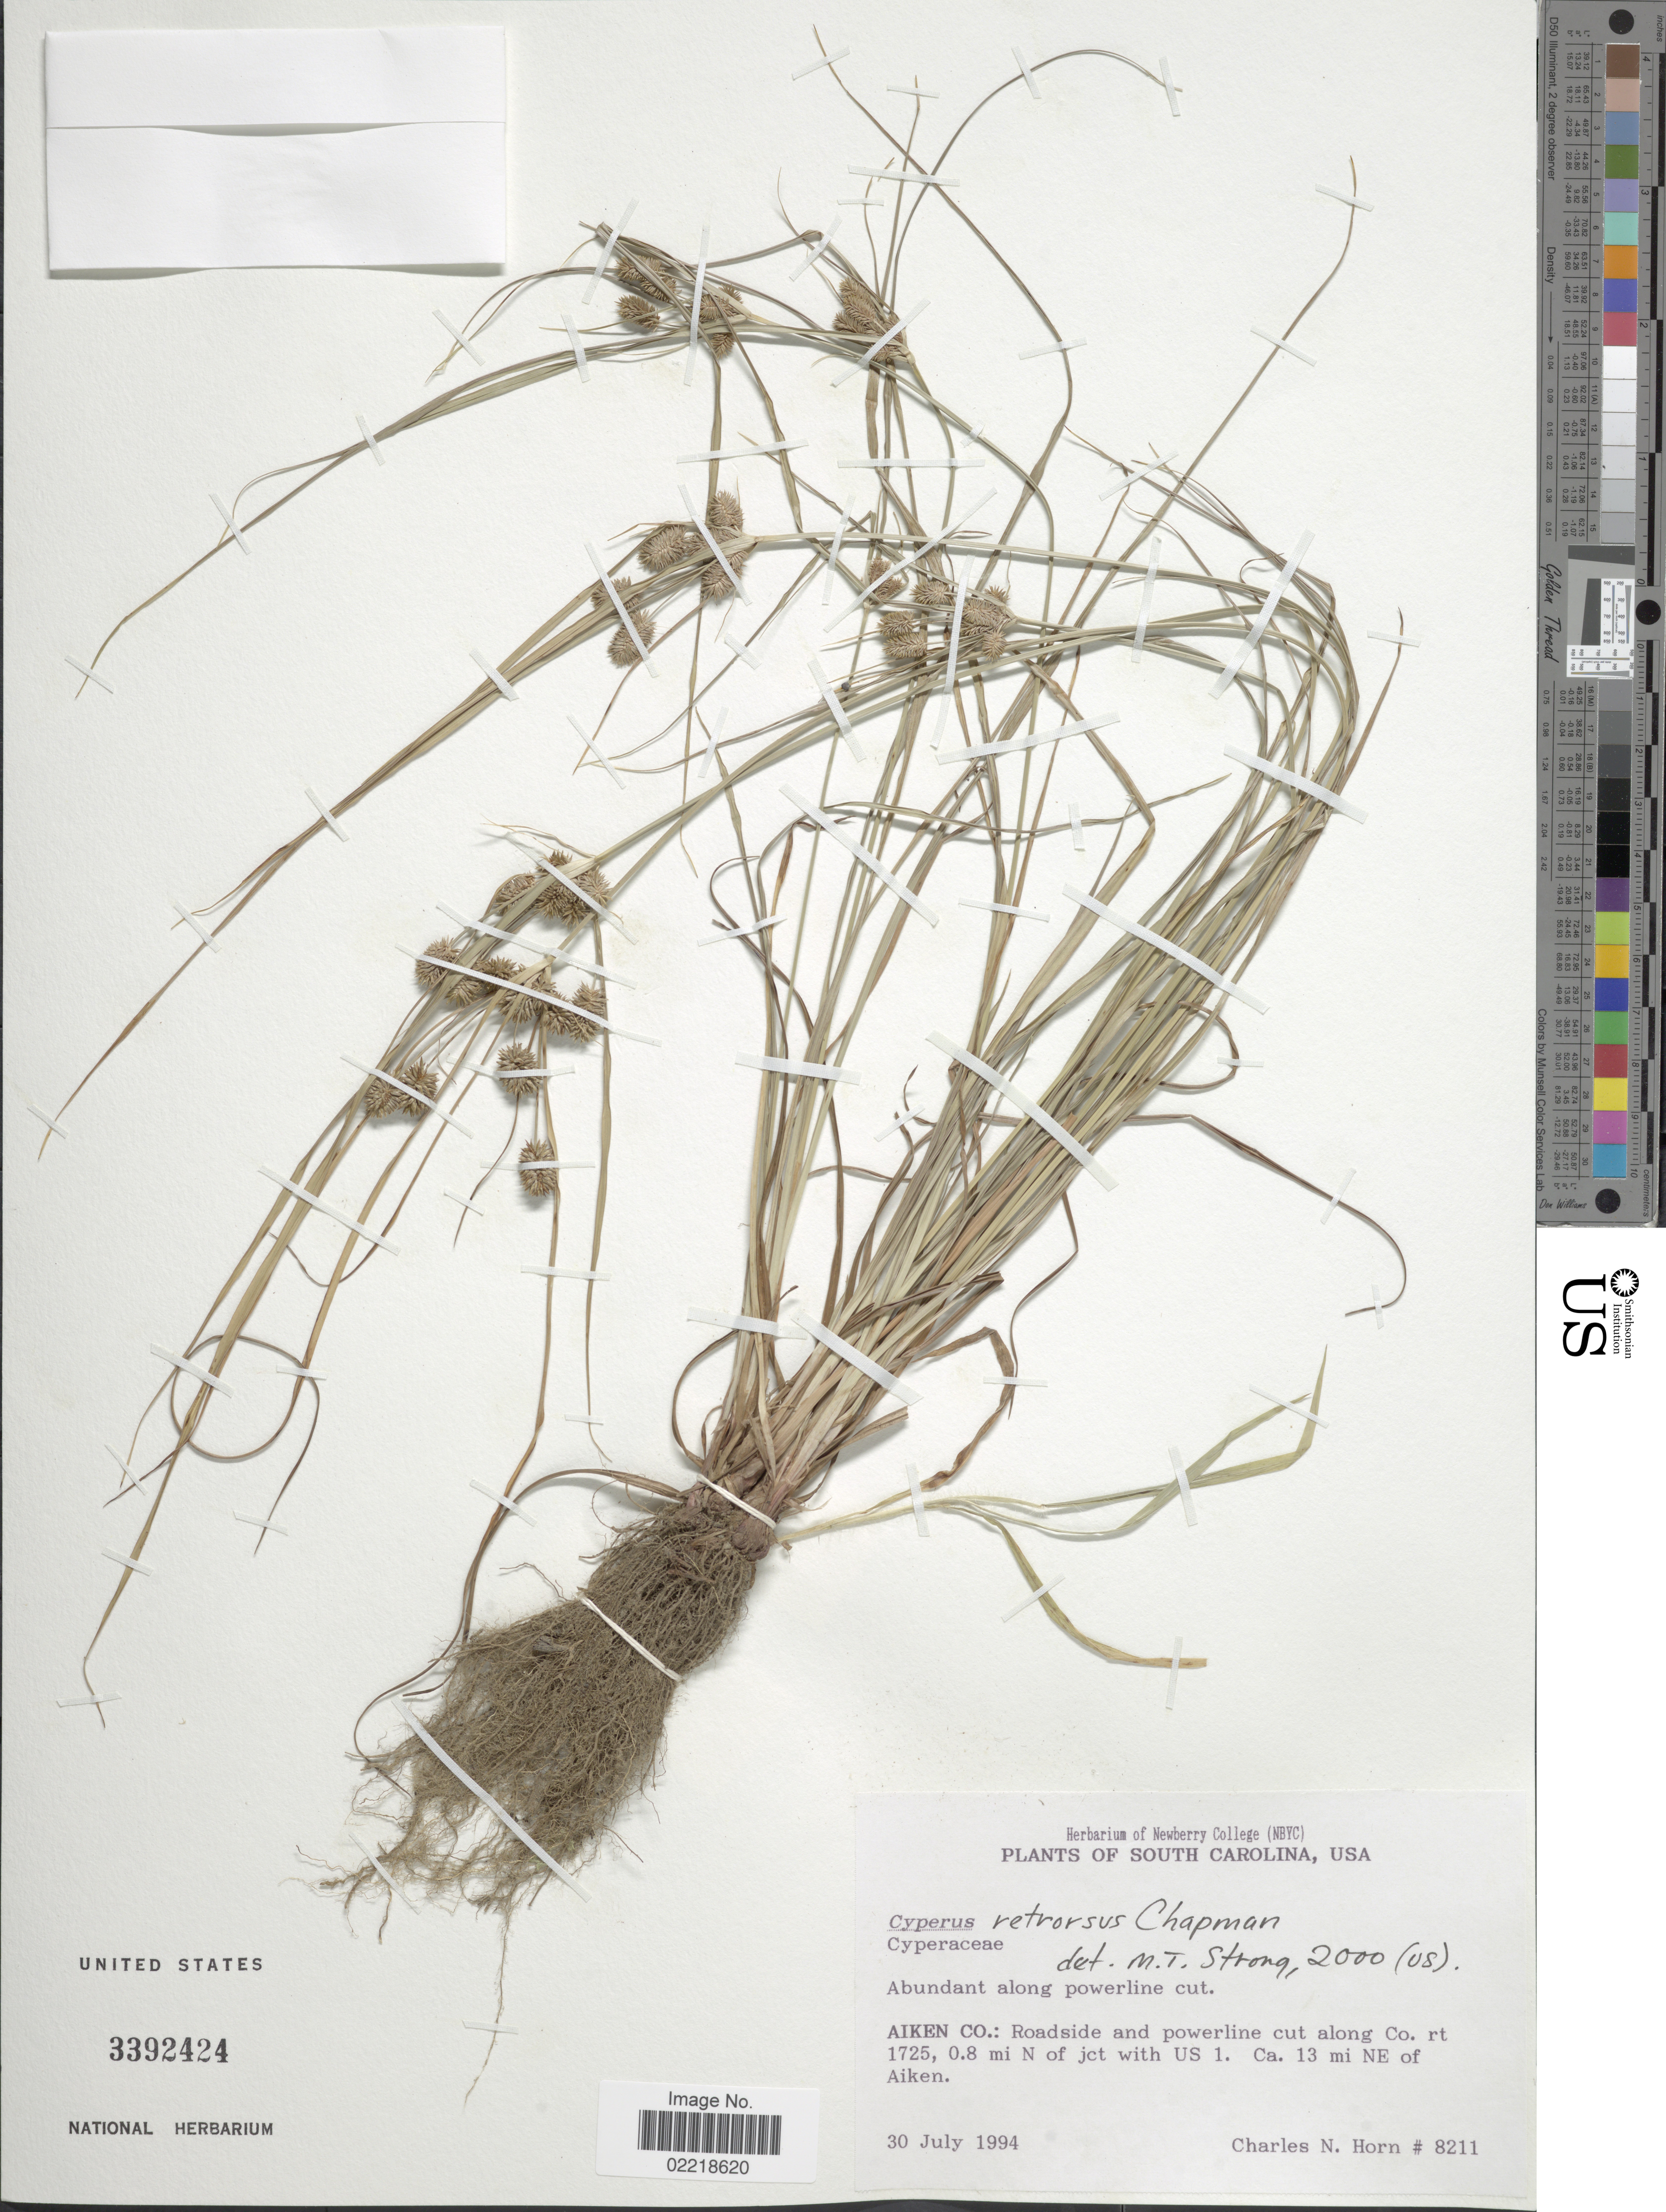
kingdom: Plantae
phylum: Tracheophyta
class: Liliopsida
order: Poales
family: Cyperaceae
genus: Cyperus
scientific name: Cyperus retrorsus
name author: Chapm.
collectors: C. N. Horn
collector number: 8211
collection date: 1994-07-30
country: United States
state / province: South Carolina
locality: Abundant along powerline cut, Aiken Co.: Roadside and powerline cut along Co. rt 1725, 0.8 mi N of jct with US 1, ca. 13 mi NE of Aiken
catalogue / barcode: US 3392424